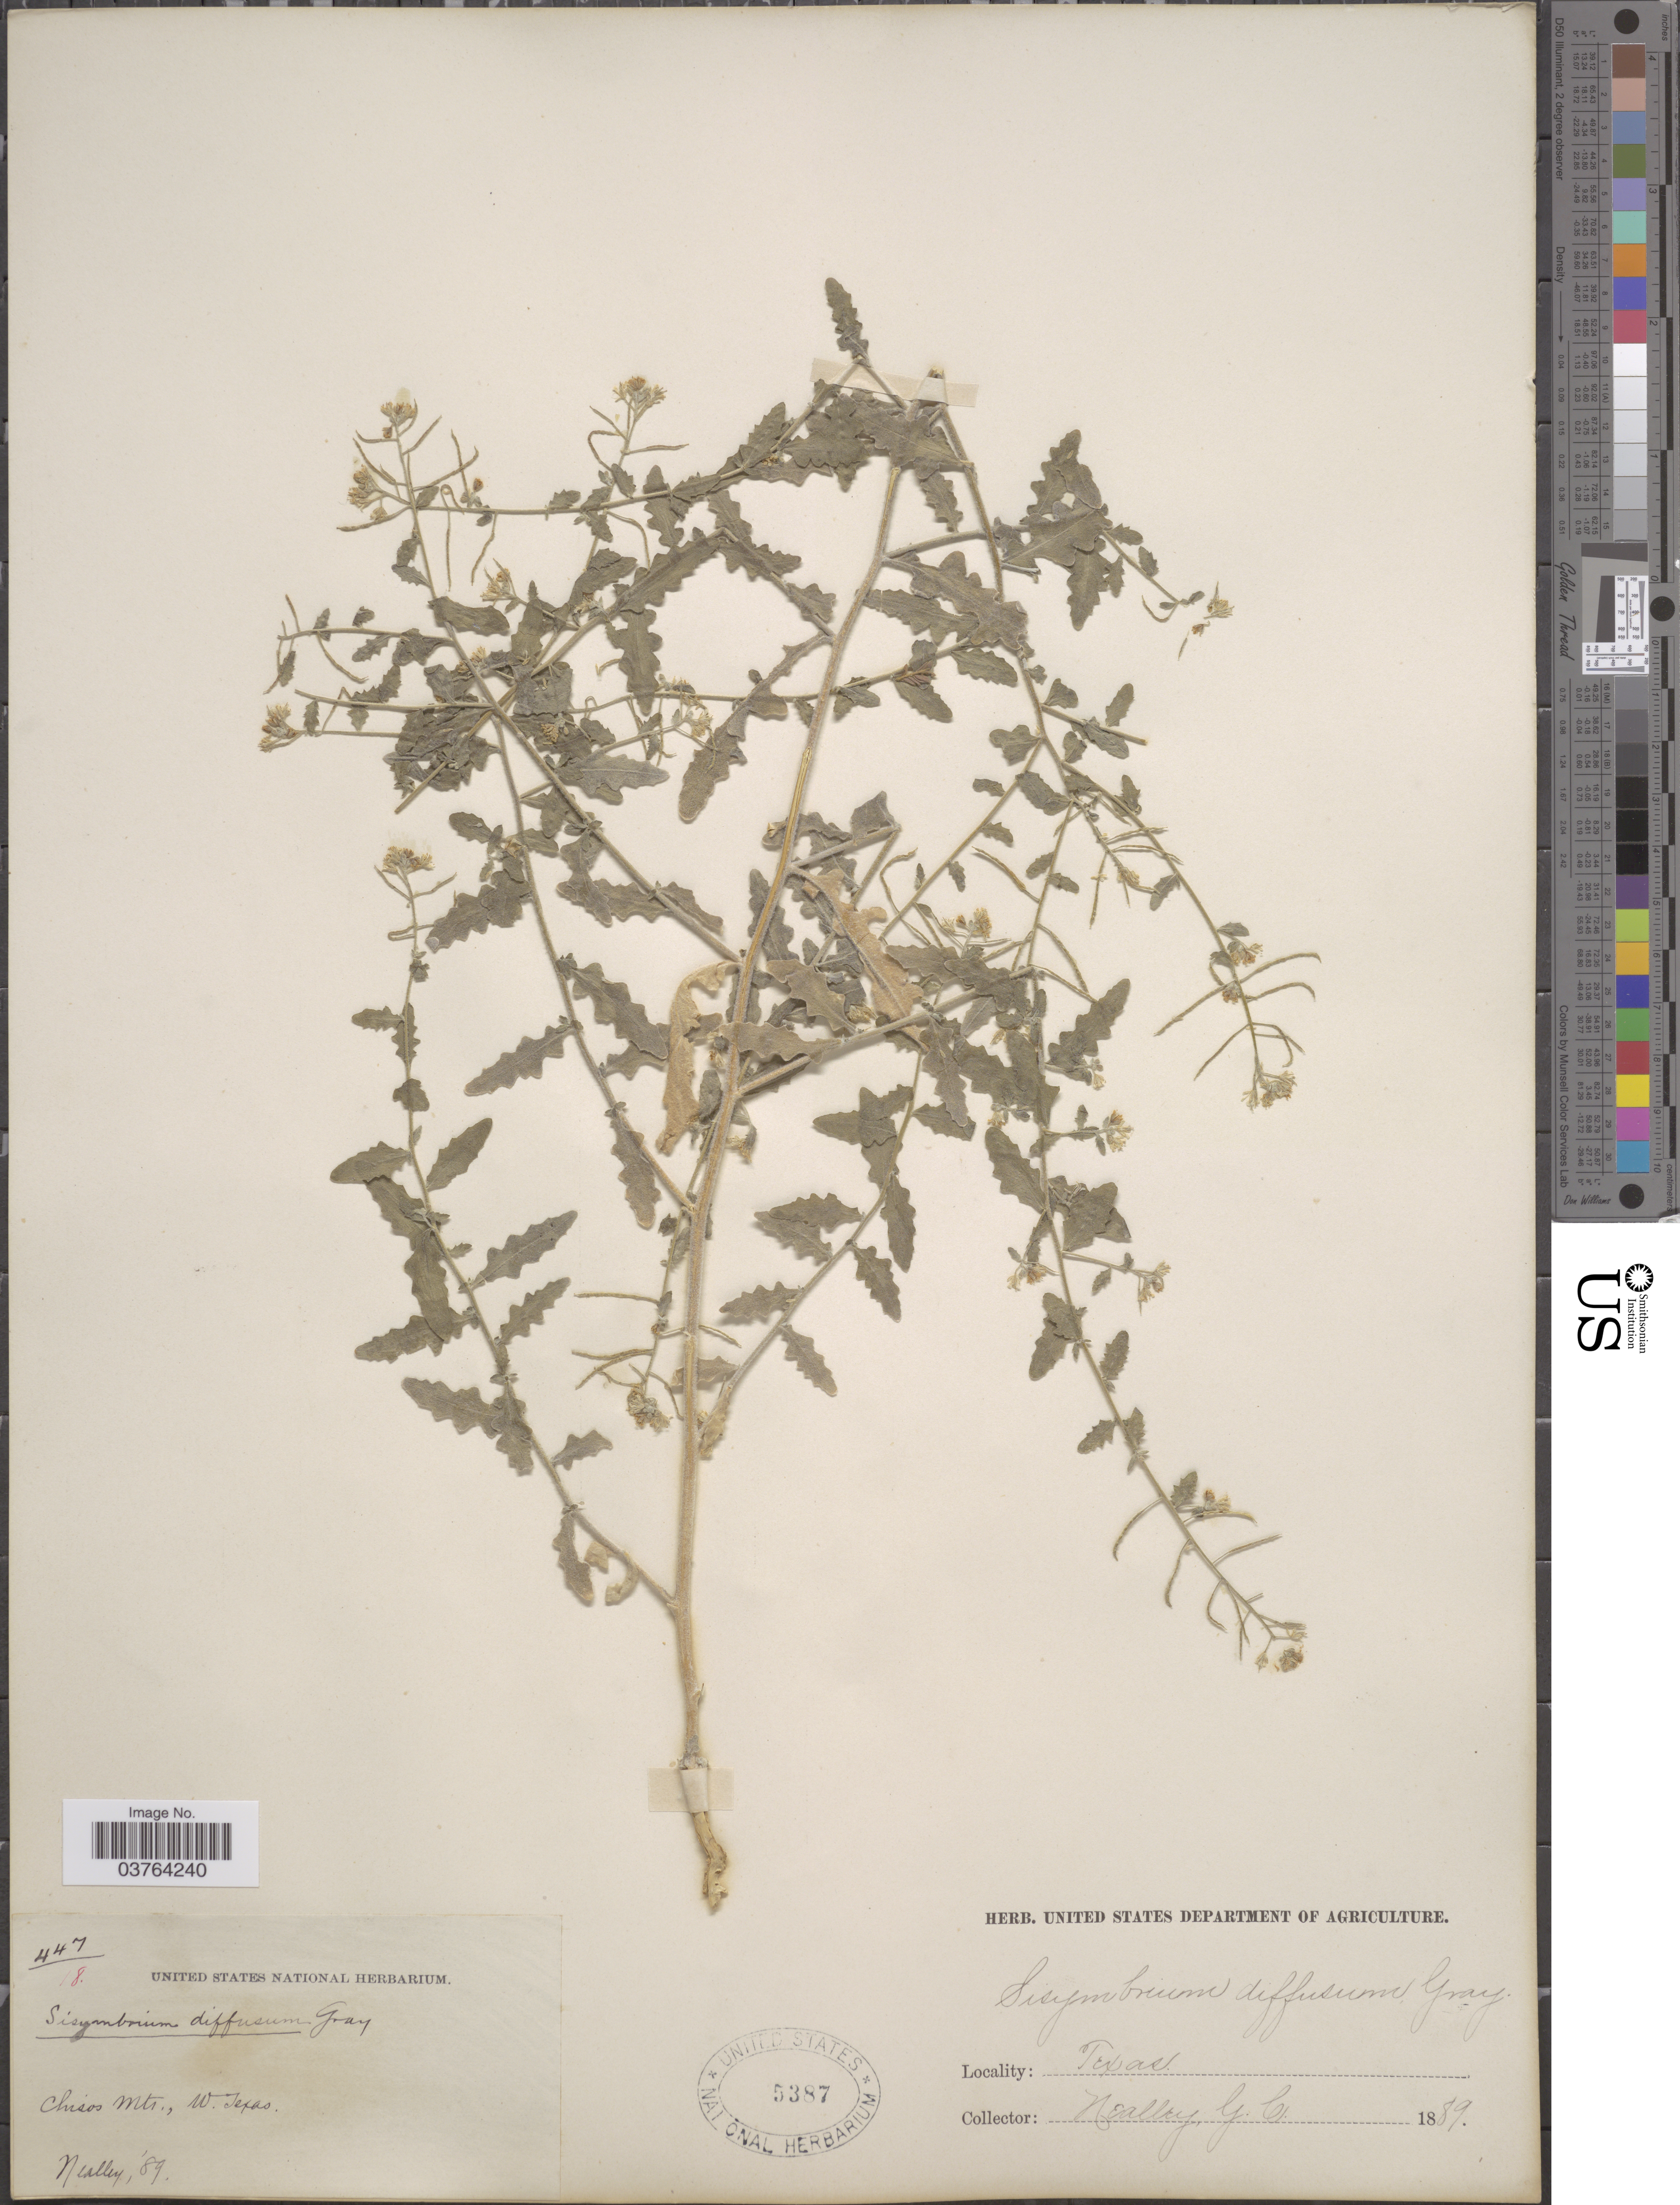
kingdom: Plantae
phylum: Tracheophyta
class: Magnoliopsida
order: Brassicales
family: Brassicaceae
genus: Halimolobos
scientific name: Halimolobos diffusa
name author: (A. Gray) O.E. Schulz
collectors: G. C. Nealley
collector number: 447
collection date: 1889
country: United States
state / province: Texas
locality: Chisos Mts., W. Texas.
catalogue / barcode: US 5387